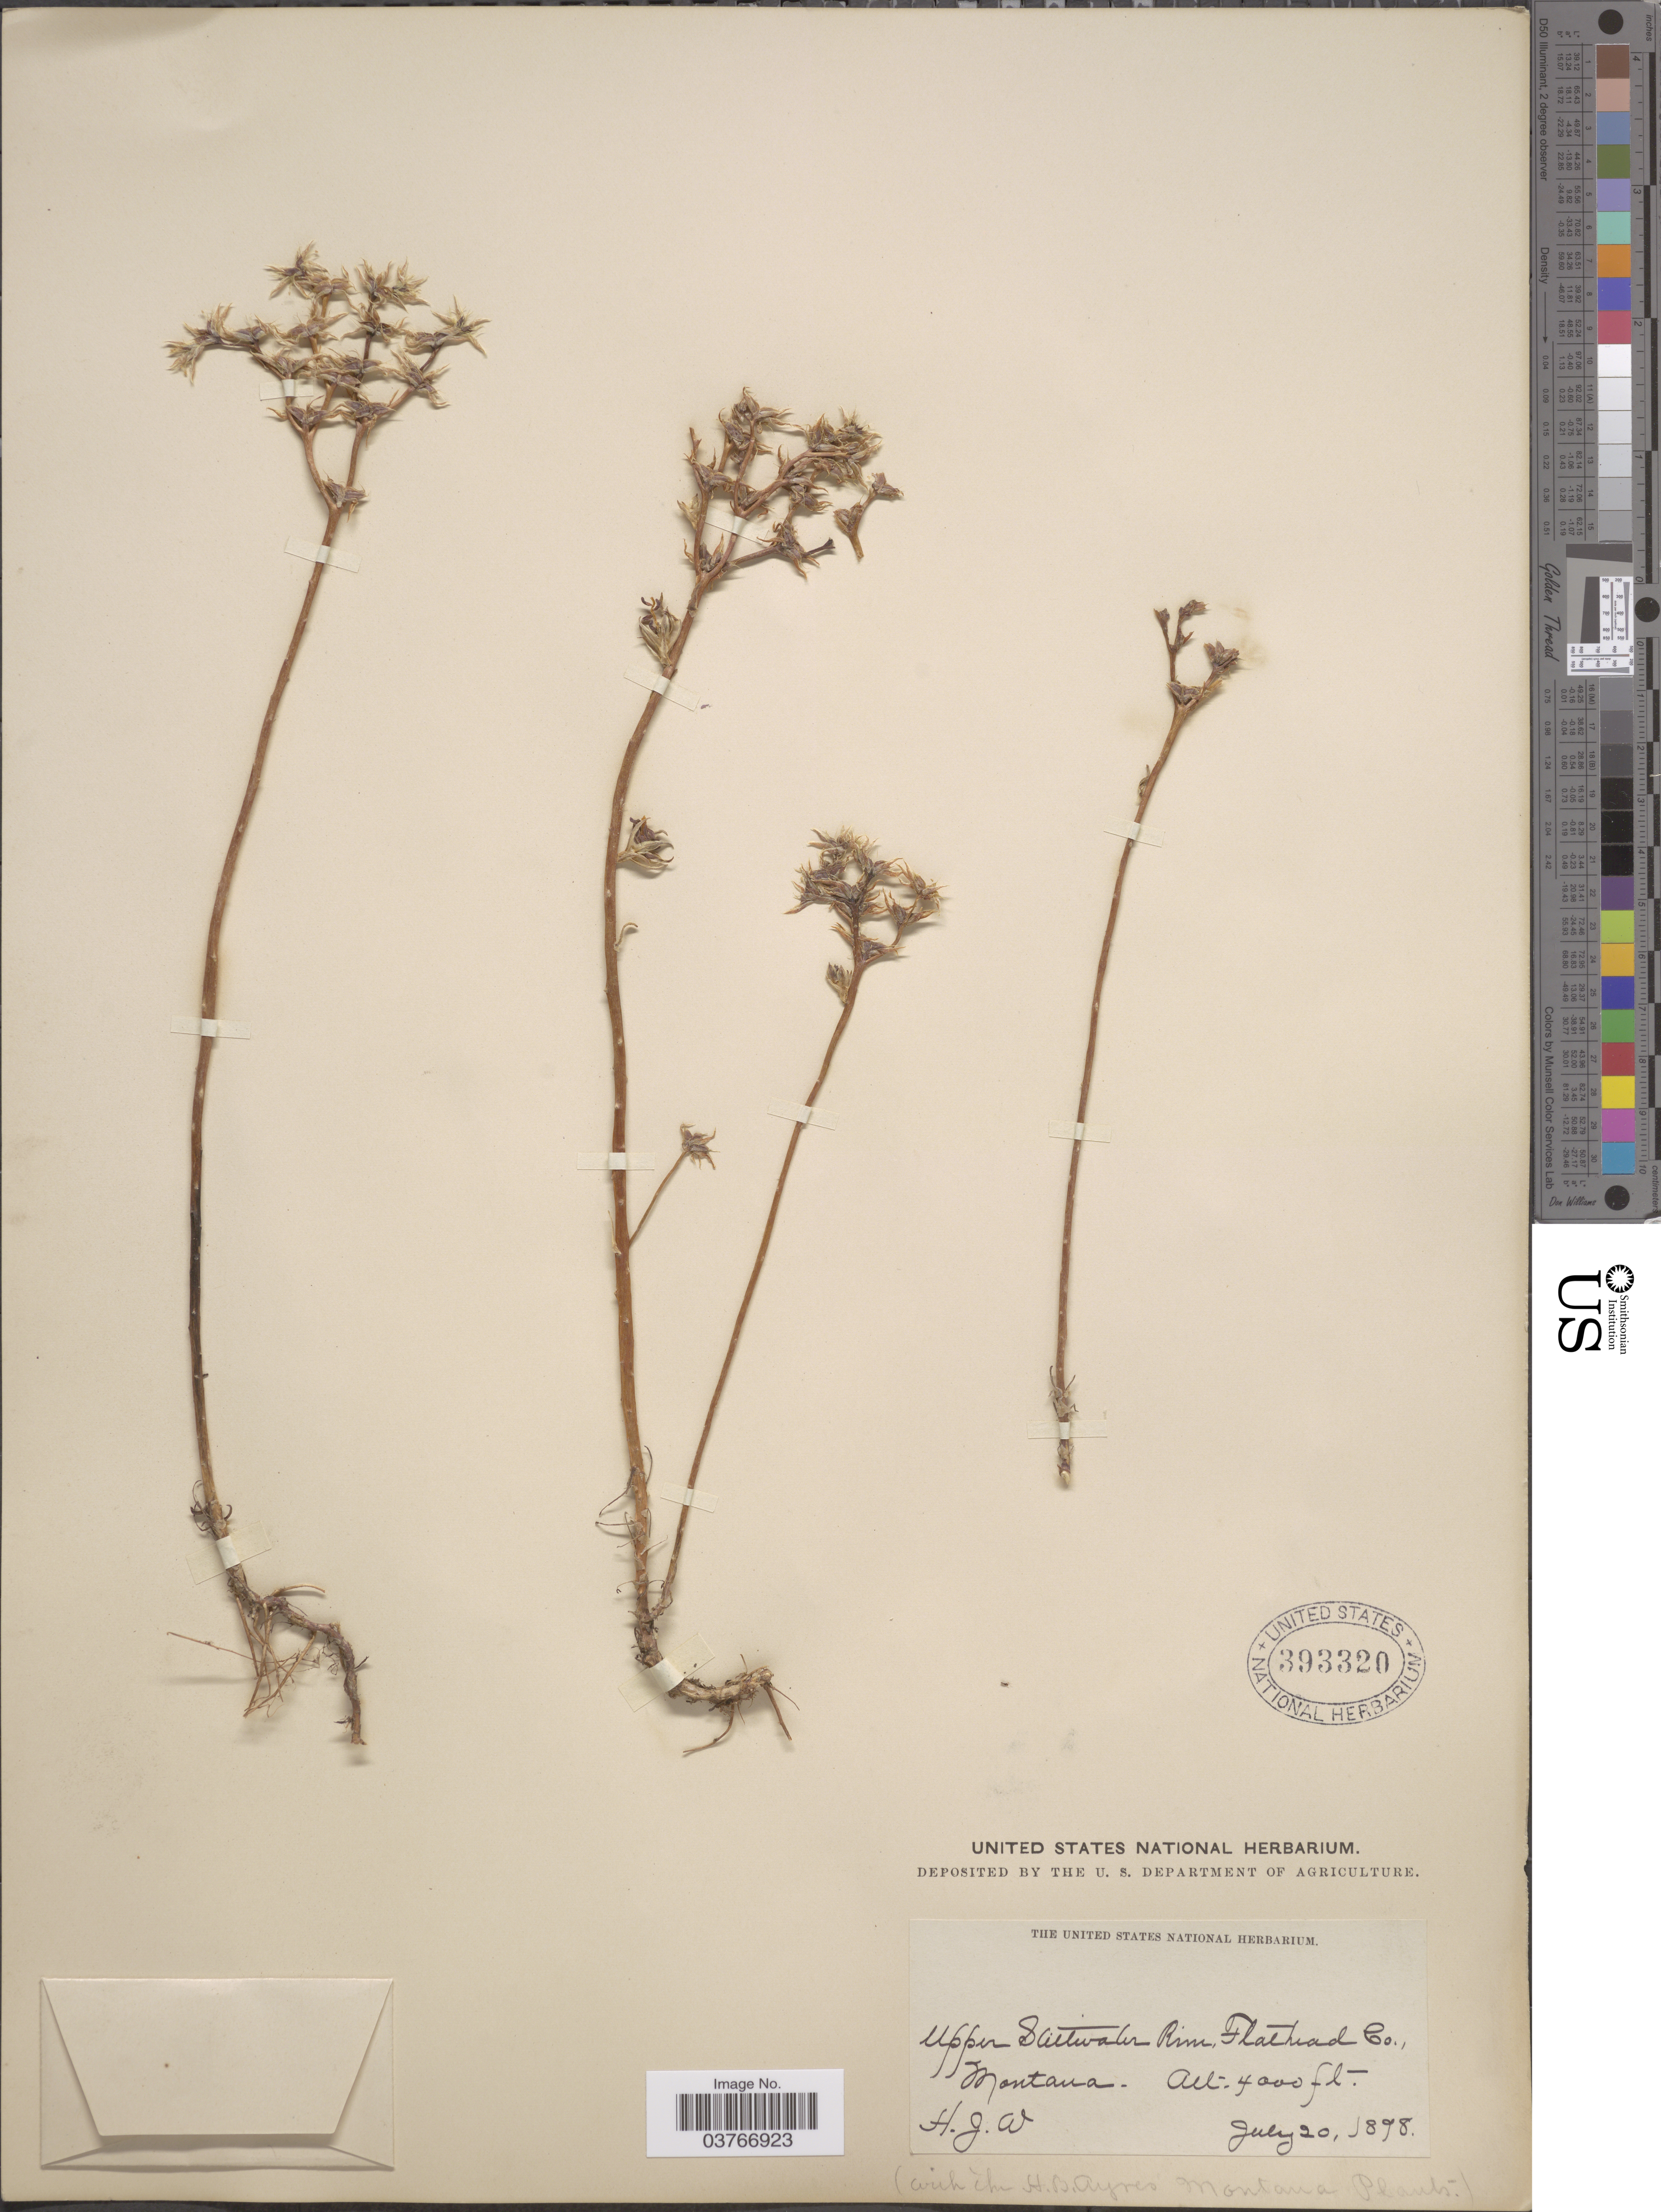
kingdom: Plantae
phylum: Tracheophyta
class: Magnoliopsida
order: Saxifragales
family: Crassulaceae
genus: Sedum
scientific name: Sedum sp.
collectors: H. J. W.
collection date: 1898-07-20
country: United States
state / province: Montana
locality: Upper Stillwater Rim, Flathead Co.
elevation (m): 1219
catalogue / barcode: US 393320